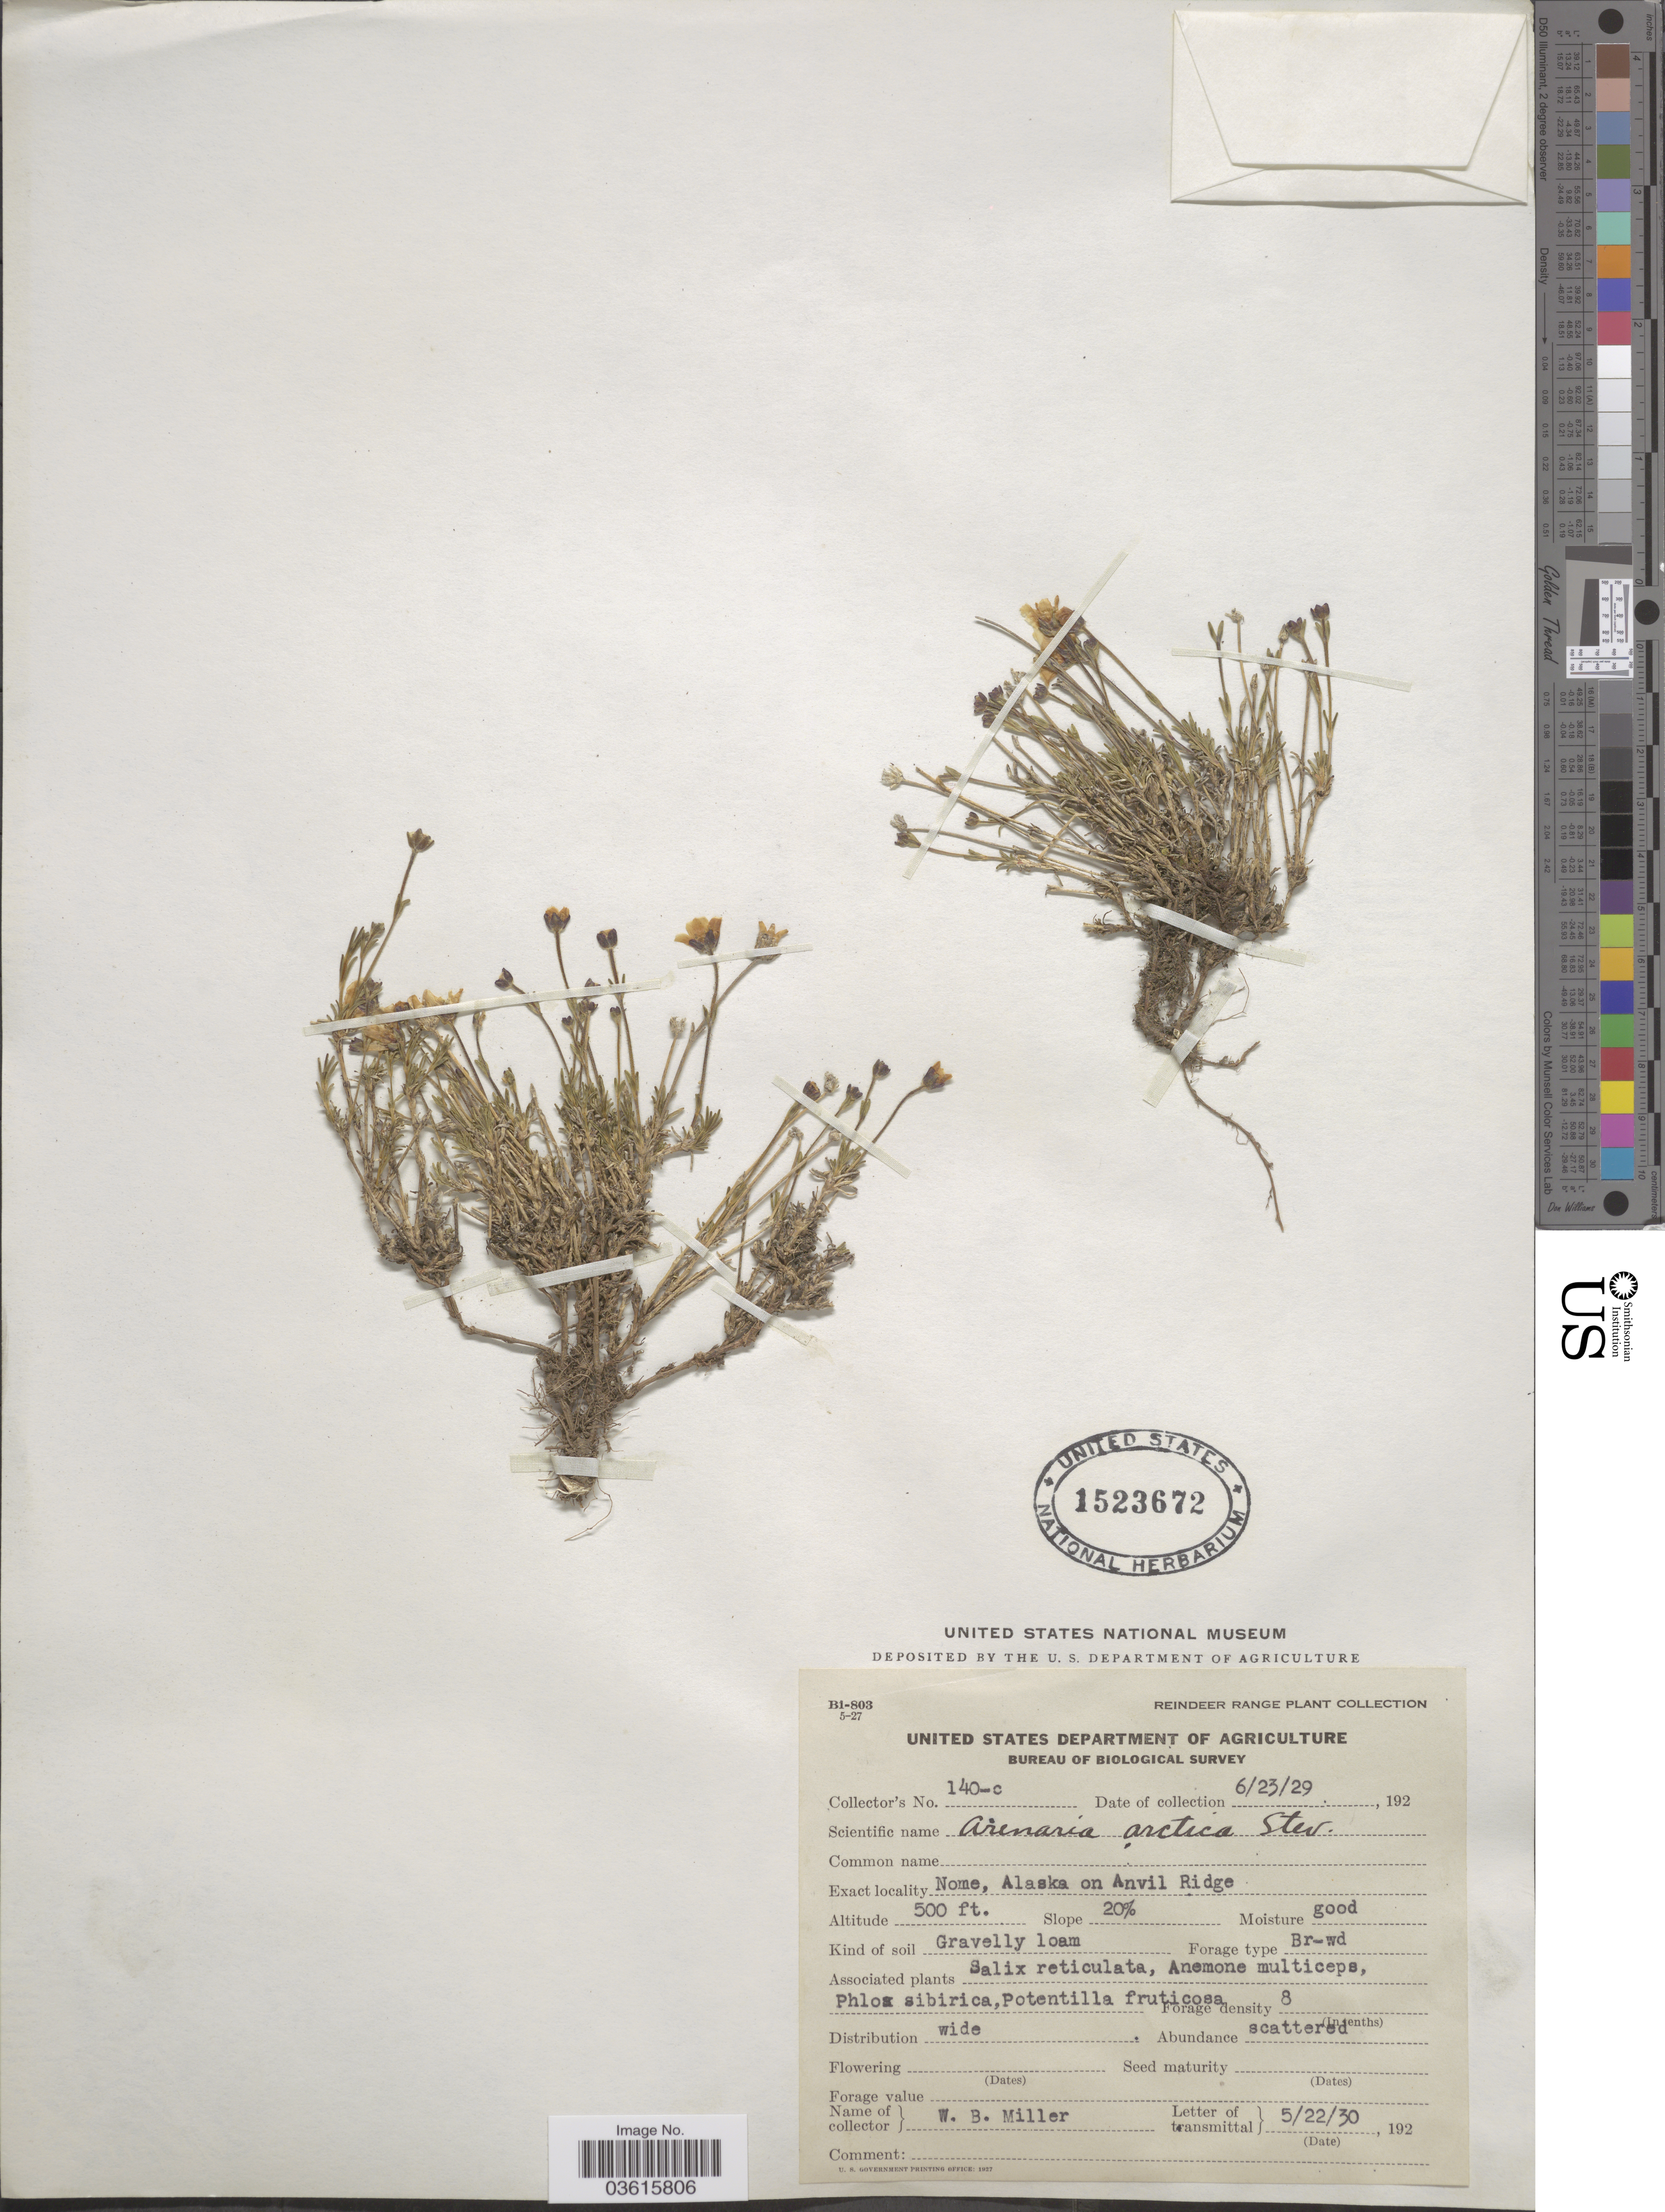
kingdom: Plantae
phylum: Tracheophyta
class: Magnoliopsida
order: Caryophyllales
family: Caryophyllaceae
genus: Cherleria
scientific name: Cherleria arctica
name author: (Steven ex Ser.) A.J. Moore & Dillenb.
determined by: Strong, M. T., (US), Smithsonian Institution - National Museum of Natural History (UNITED STATES)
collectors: W. Miller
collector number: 140-c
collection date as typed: Transcribed d/m/y: 23/6/29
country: United States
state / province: Alaska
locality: Nome, Alaska on Anvil Ridge.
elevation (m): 152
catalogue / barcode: US 1523672